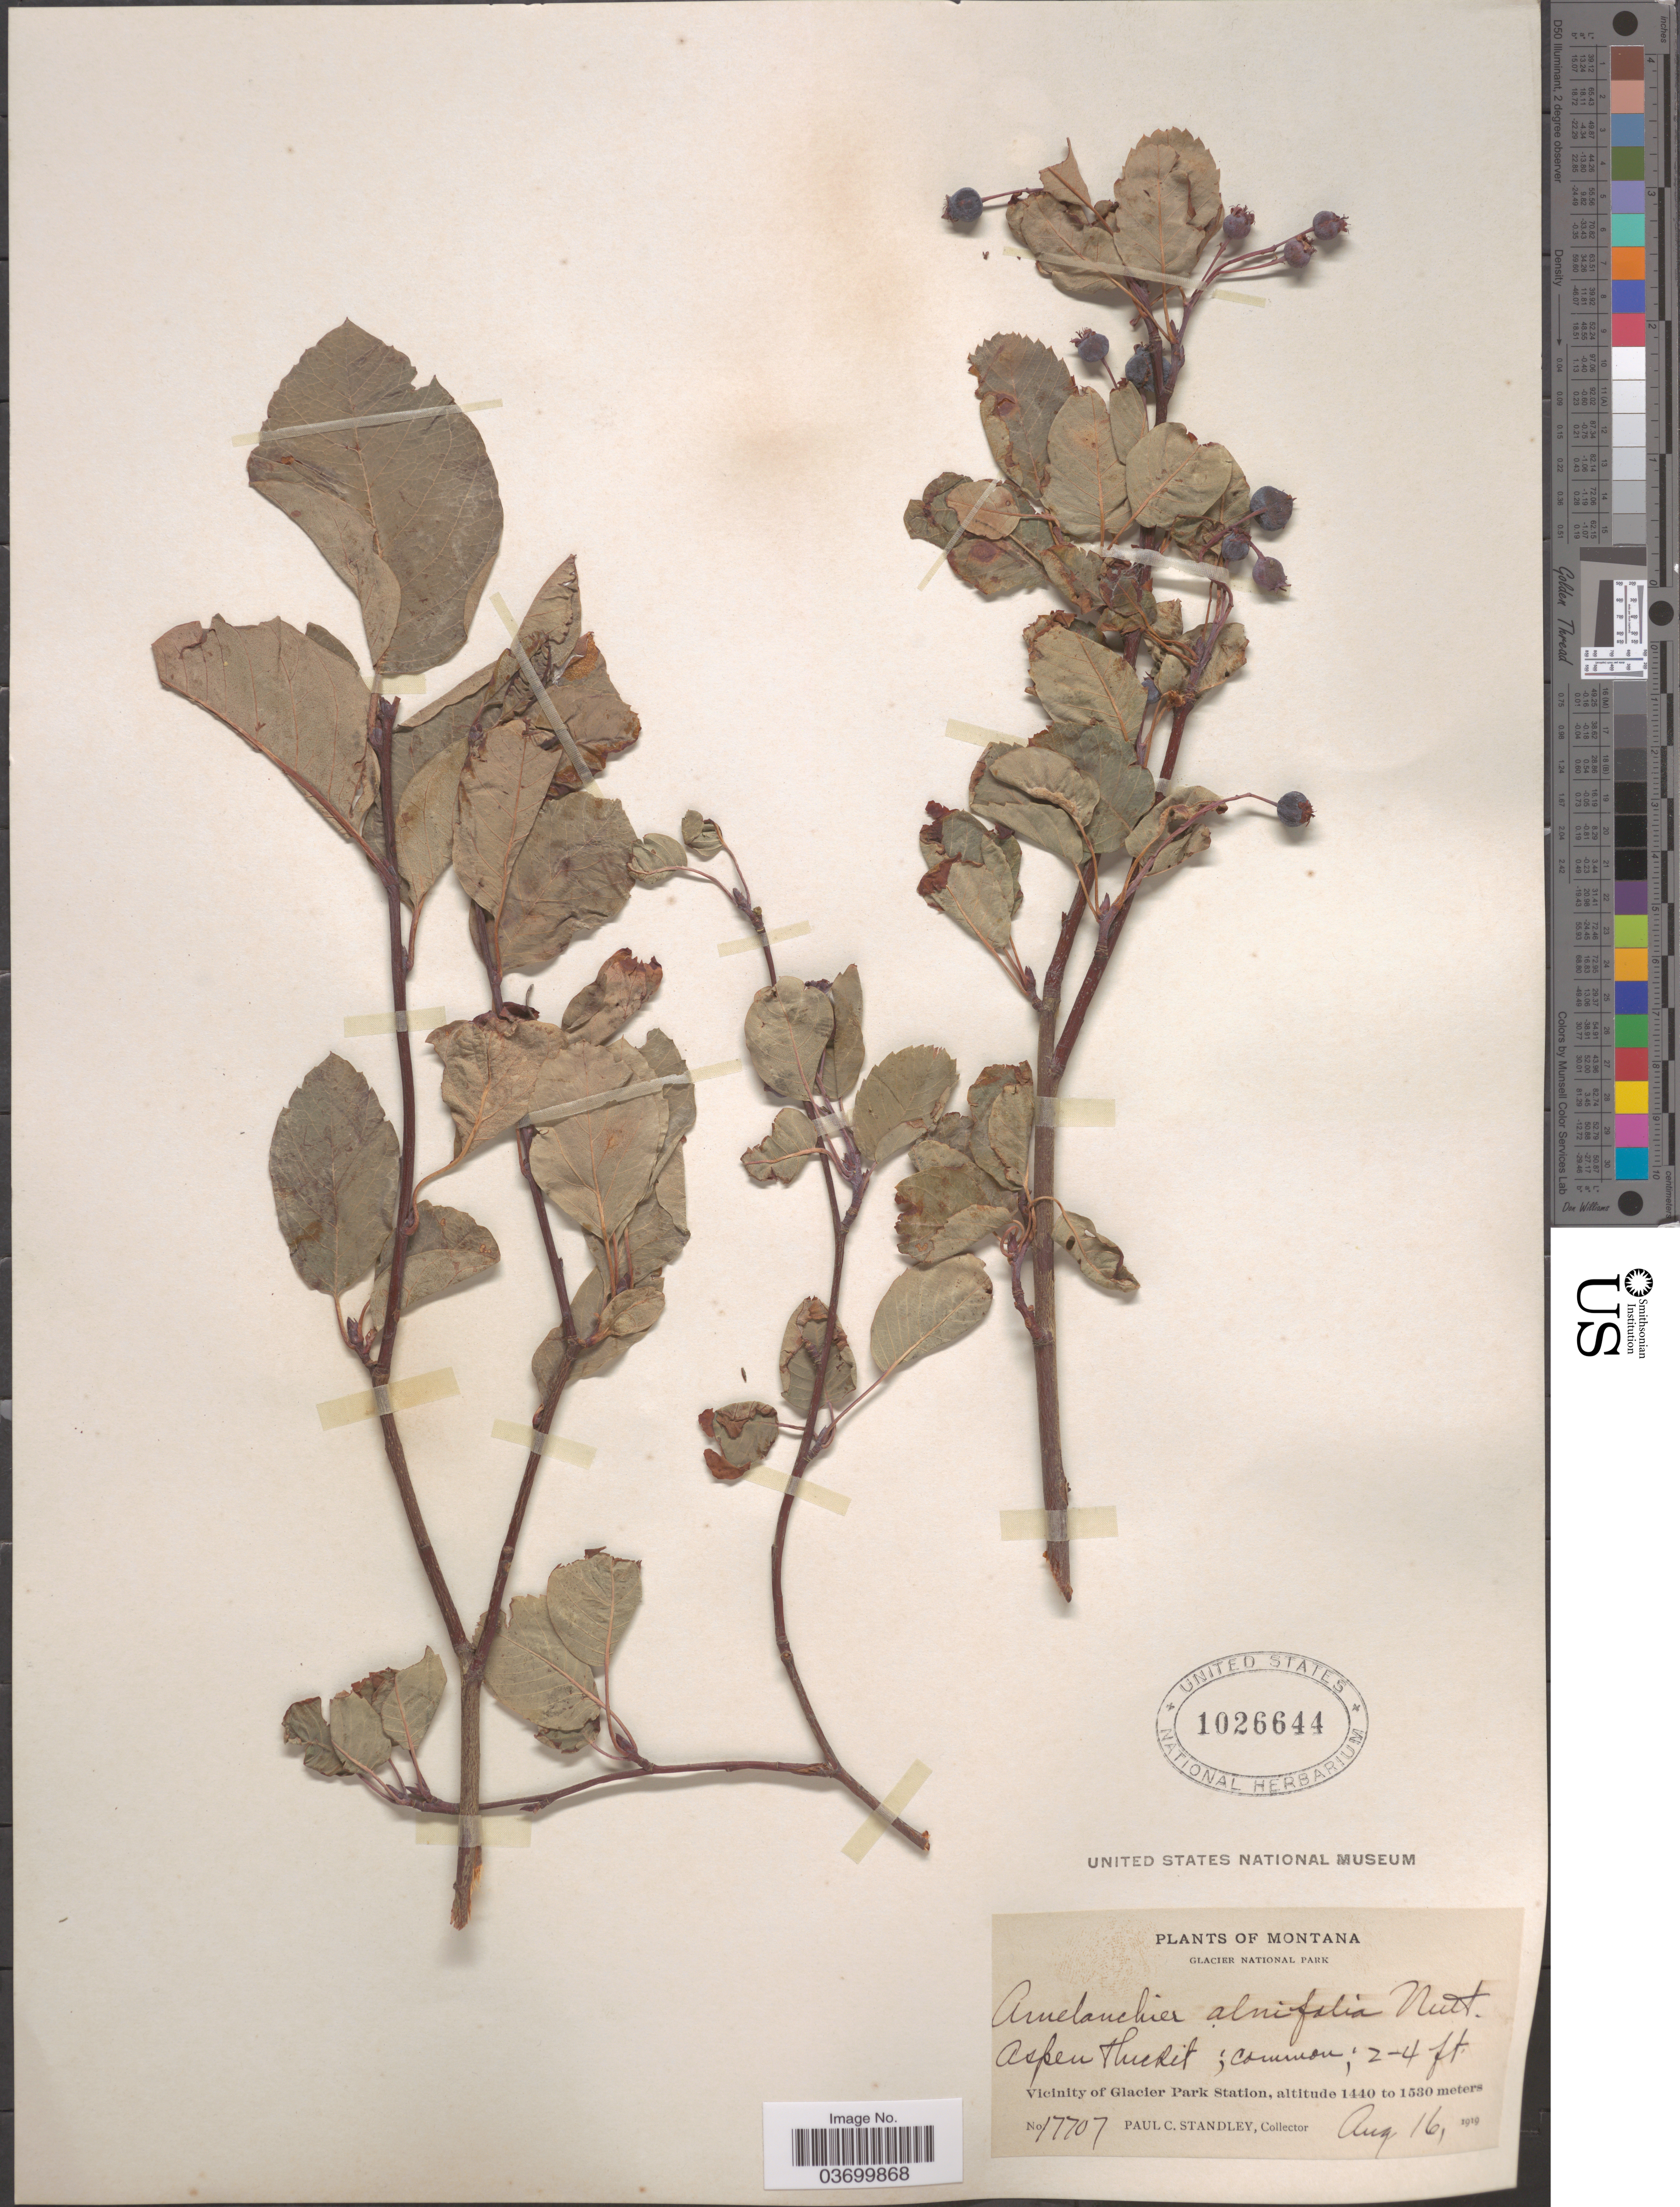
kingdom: Plantae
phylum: Tracheophyta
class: Magnoliopsida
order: Rosales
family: Rosaceae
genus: Amelanchier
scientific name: Amelanchier alnifolia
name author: (Nutt.) Nutt. ex M. Roem.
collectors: P. C. Standley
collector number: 17707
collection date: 1919-08-16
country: United States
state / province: Montana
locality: Glacier National Park. Vicinity of Glacier Park Station.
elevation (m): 1440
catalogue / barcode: US 1026644